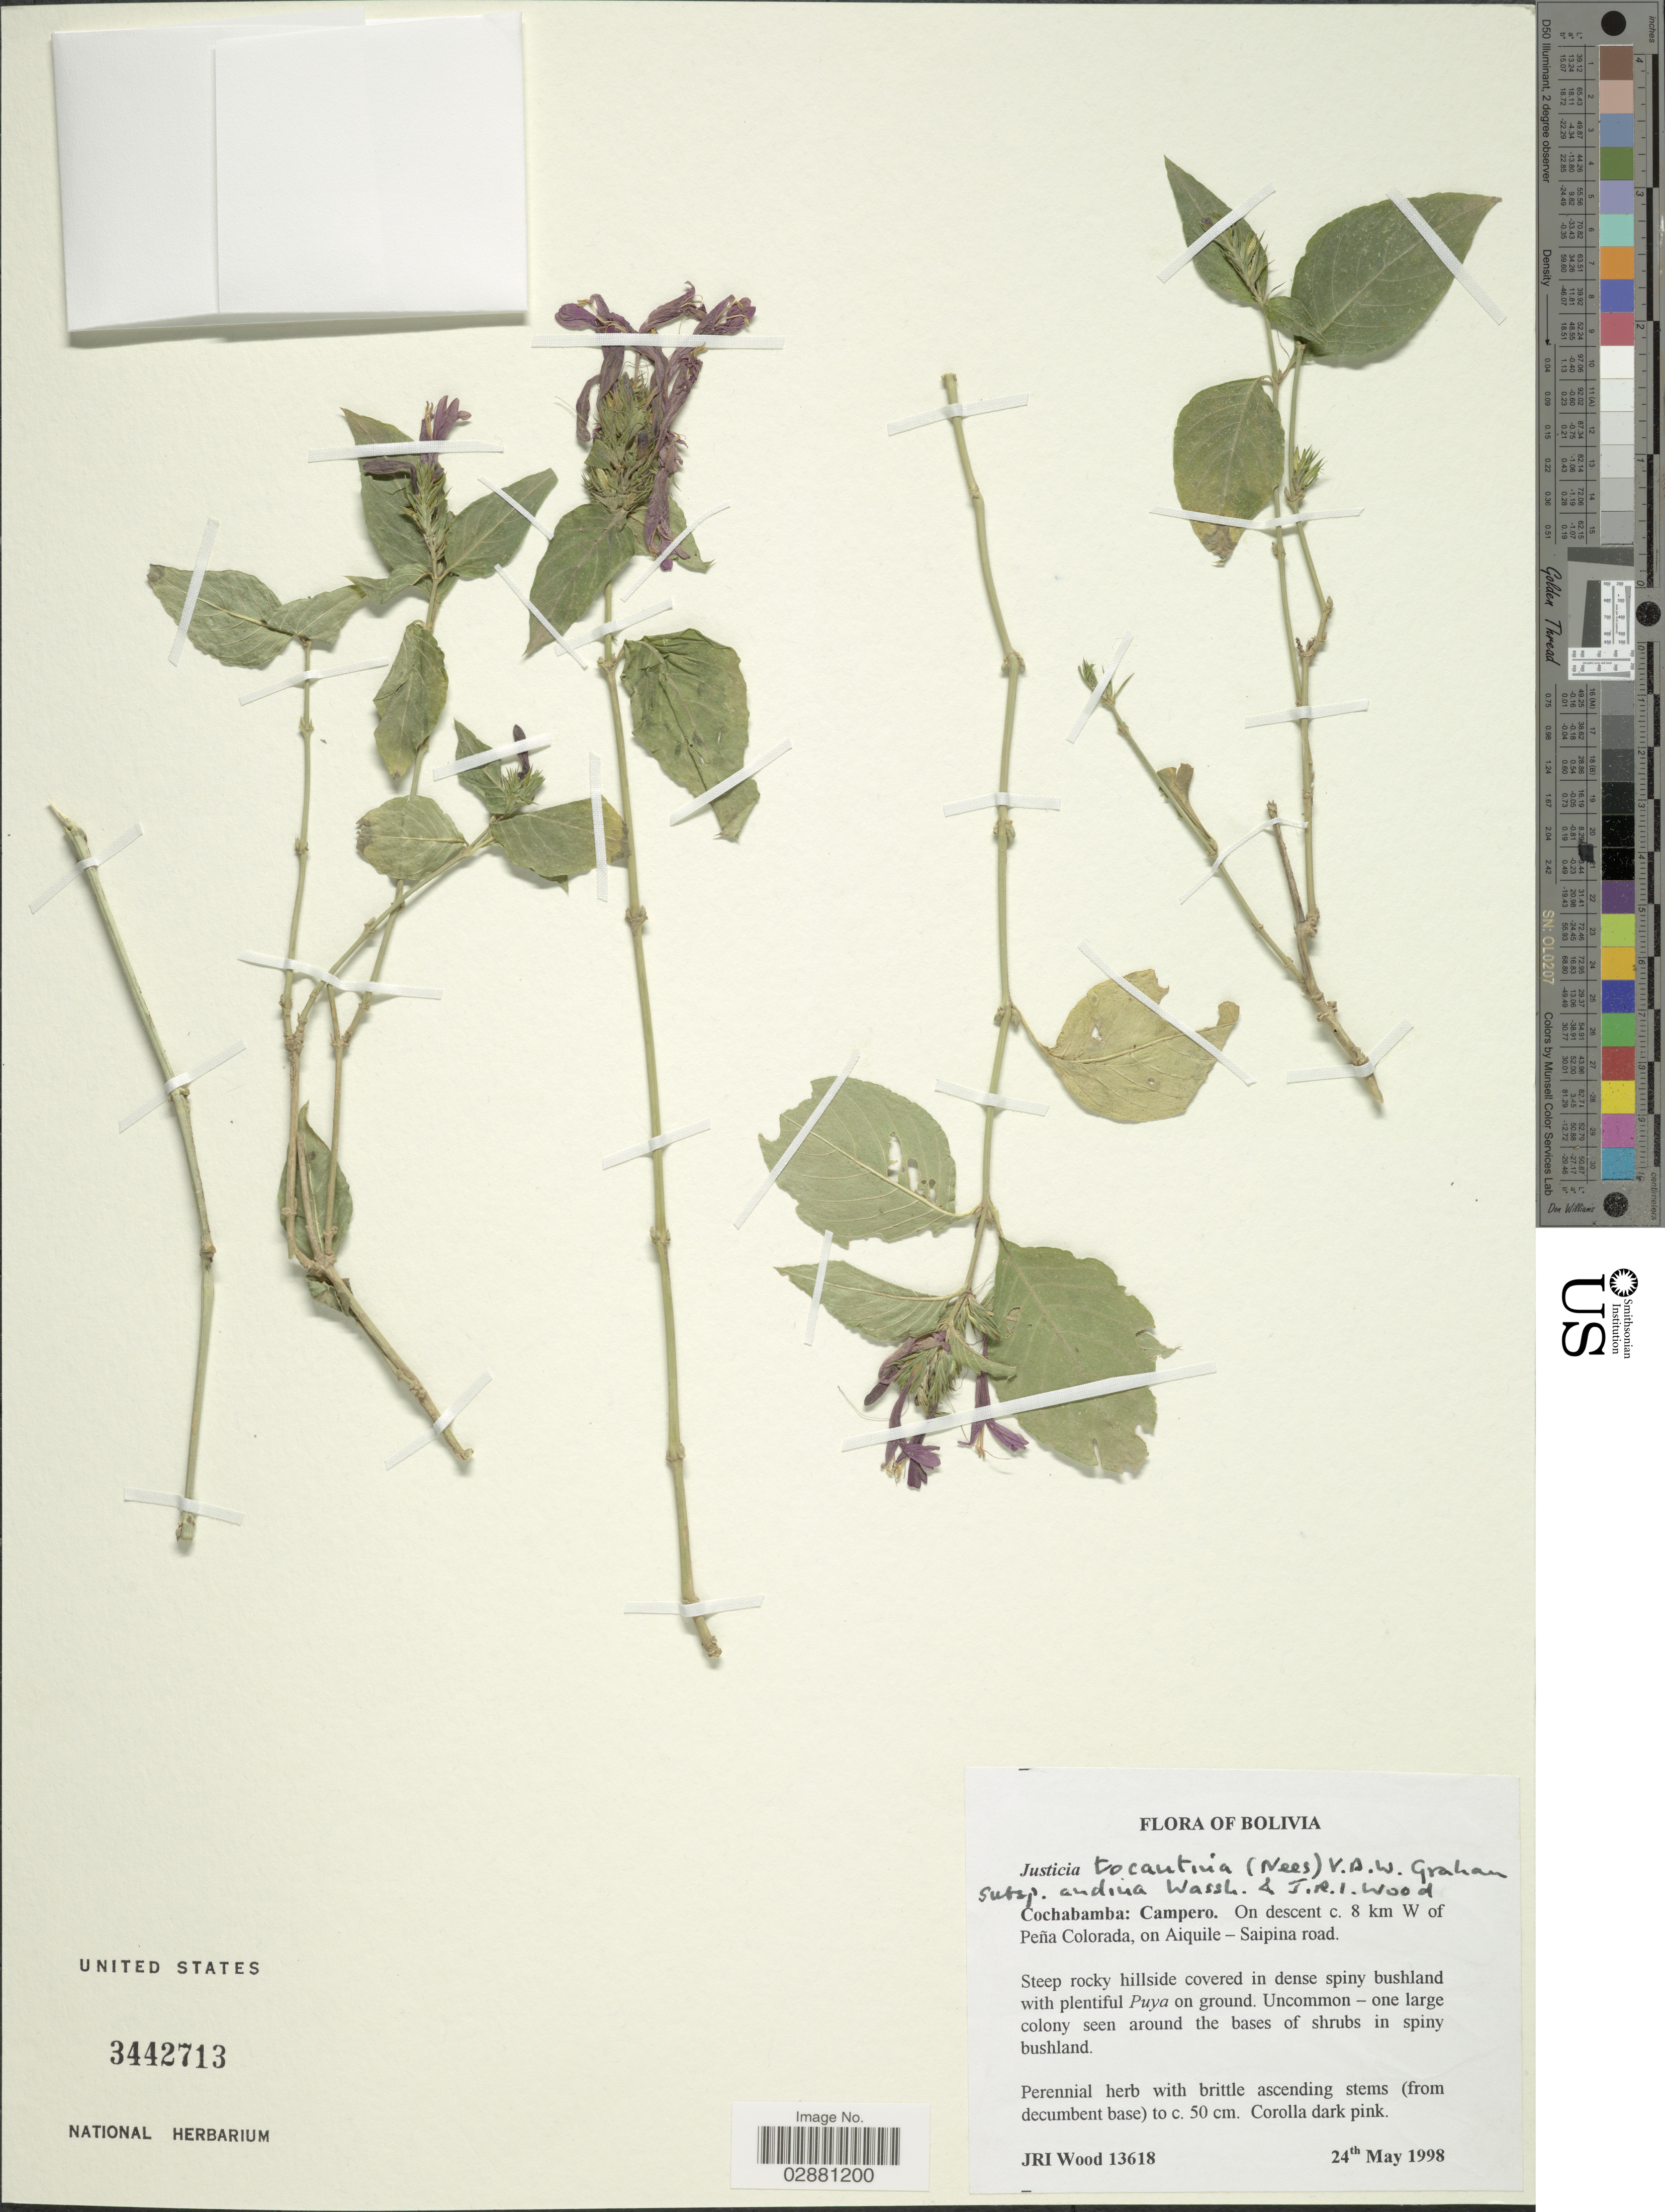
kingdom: Plantae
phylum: Tracheophyta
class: Magnoliopsida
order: Lamiales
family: Acanthaceae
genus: Justicia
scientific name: Justicia tocantina subsp. andina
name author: Wassh. & J.R.I. Wood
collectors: J. R. I. Wood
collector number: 13618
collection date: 1998-05-24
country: Bolivia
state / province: Cochabamba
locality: Campero, On descent c. 8 km W of Peña Colorada, on Aiquile - Saipina road.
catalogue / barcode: US 3442713